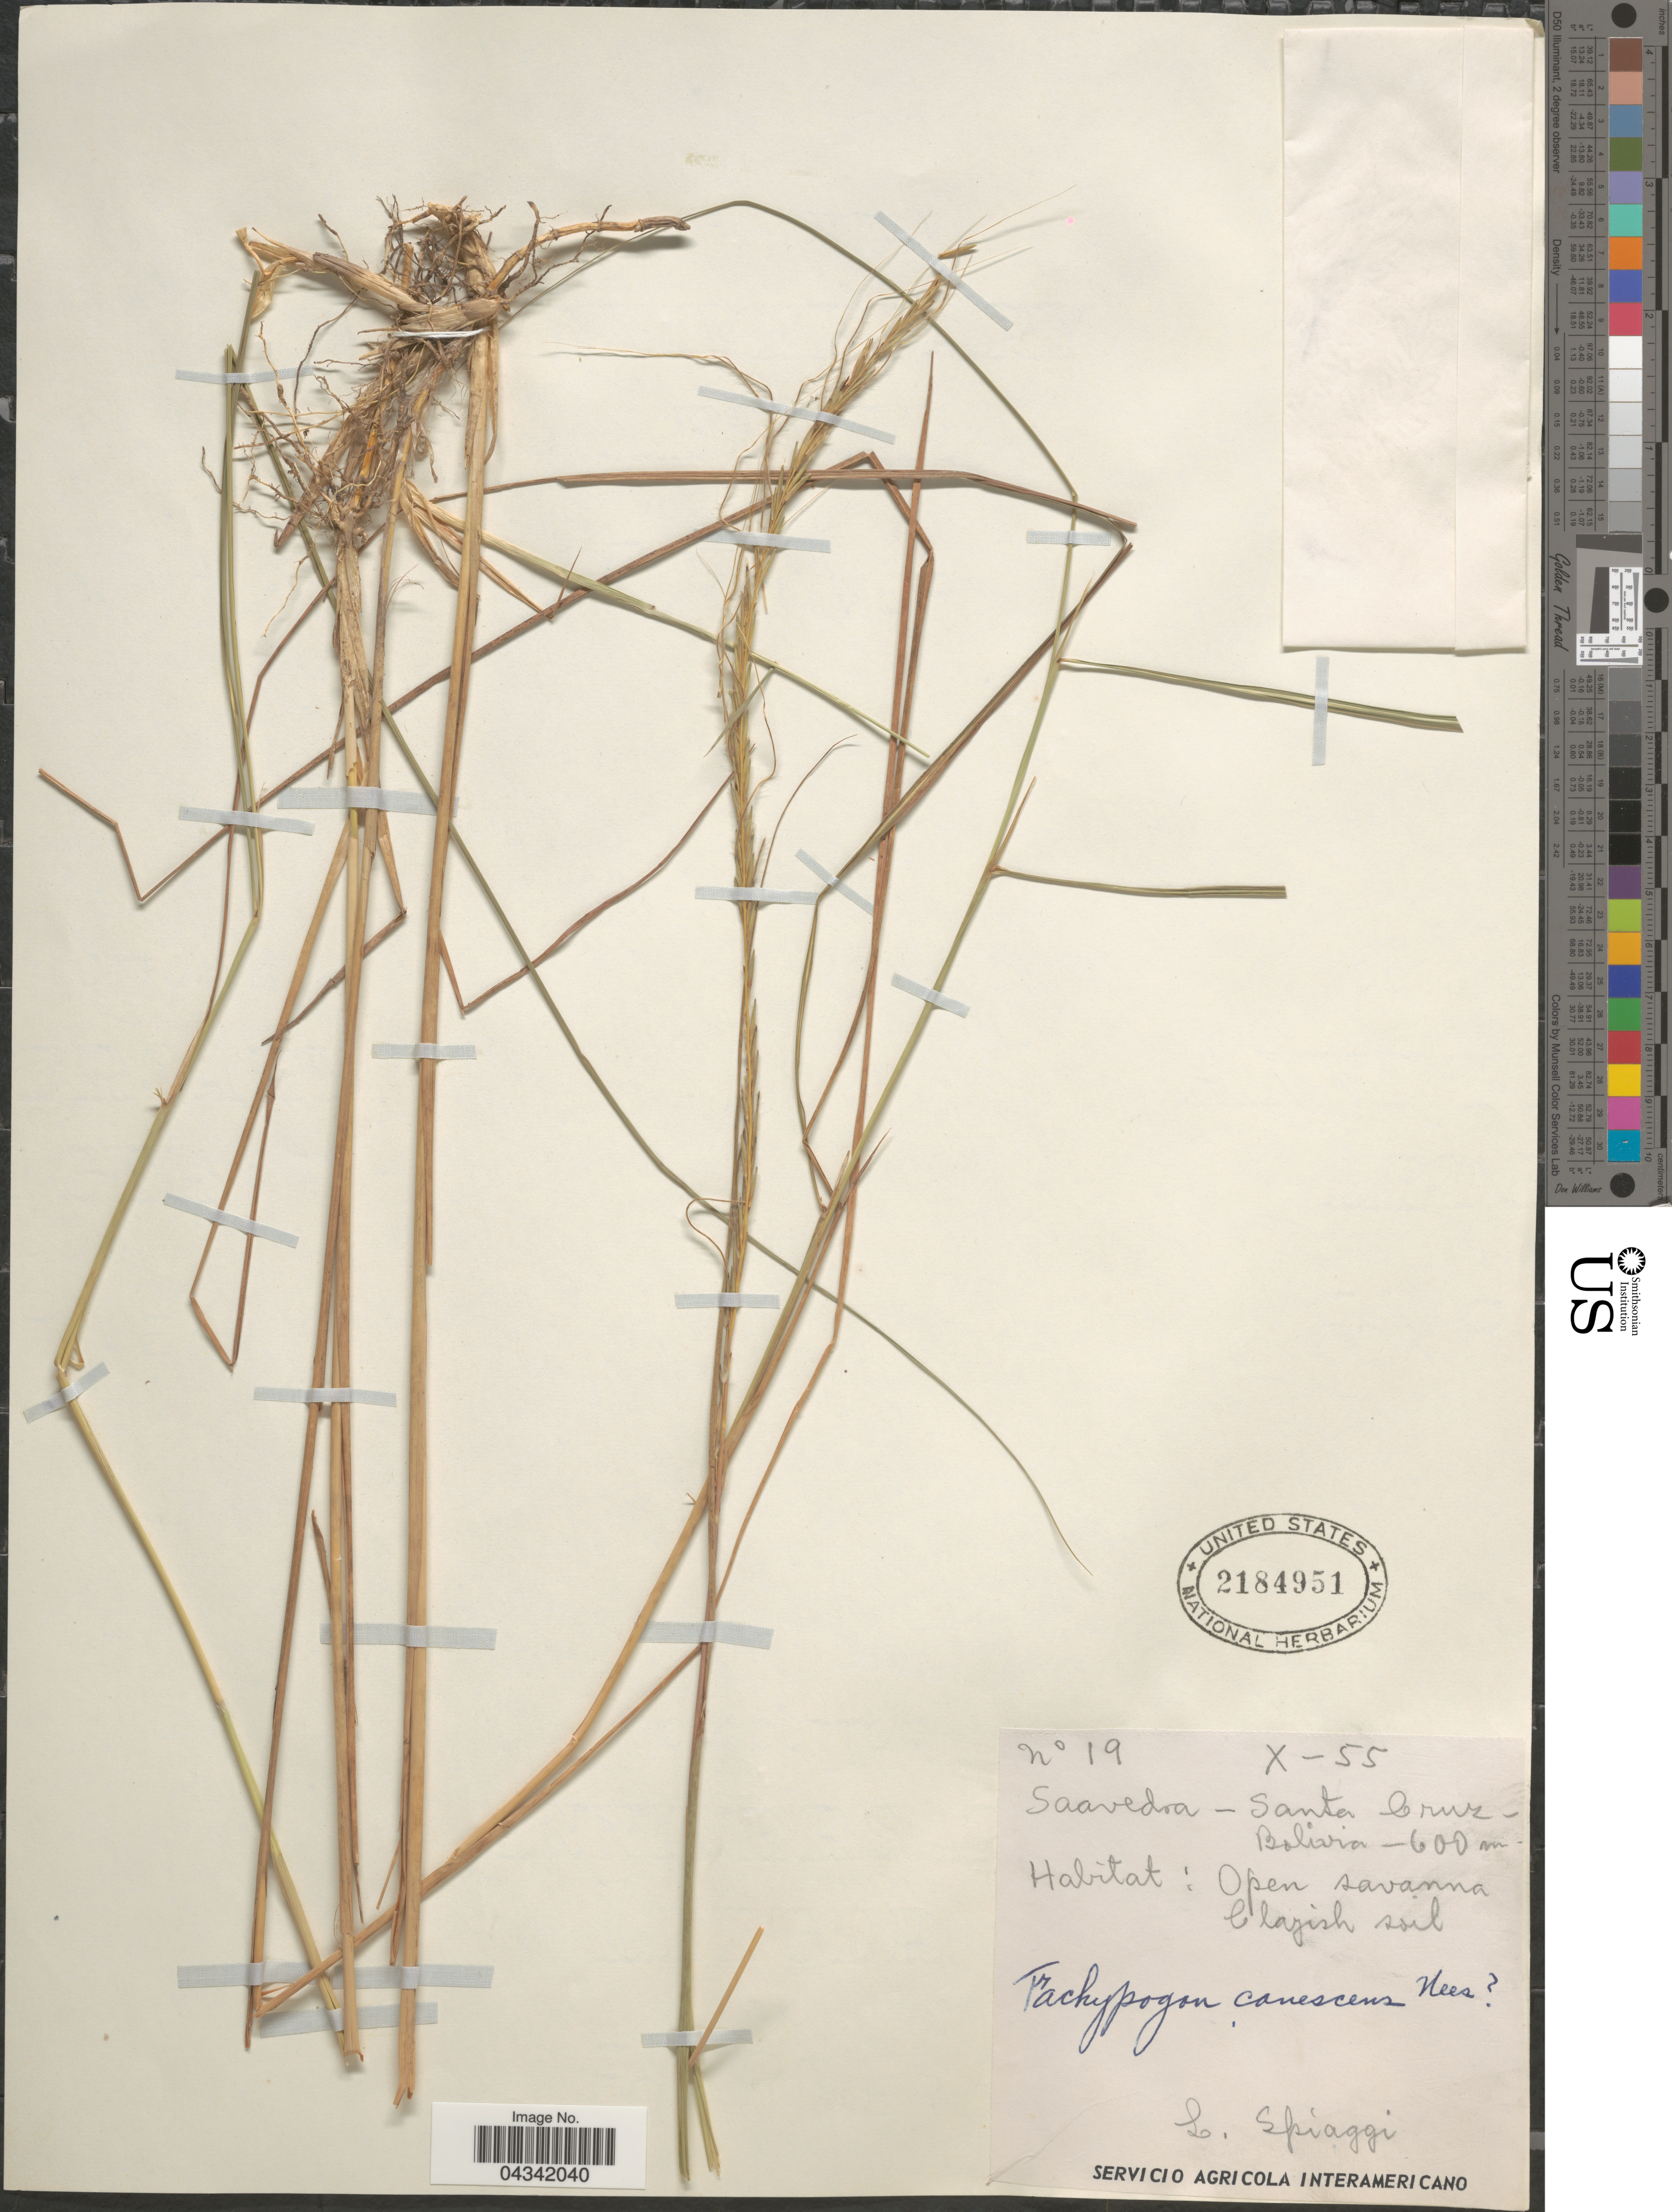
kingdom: Plantae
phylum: Tracheophyta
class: Liliopsida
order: Poales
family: Poaceae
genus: Trachypogon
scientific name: Trachypogon spicatus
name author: (L. f.) Kuntze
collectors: L. Spiaggi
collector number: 19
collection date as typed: Transcribed d/m/y: /10/55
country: Bolivia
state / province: Santa Cruz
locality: Saavedra. Open savanna Clayish soil.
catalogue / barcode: US 2184951